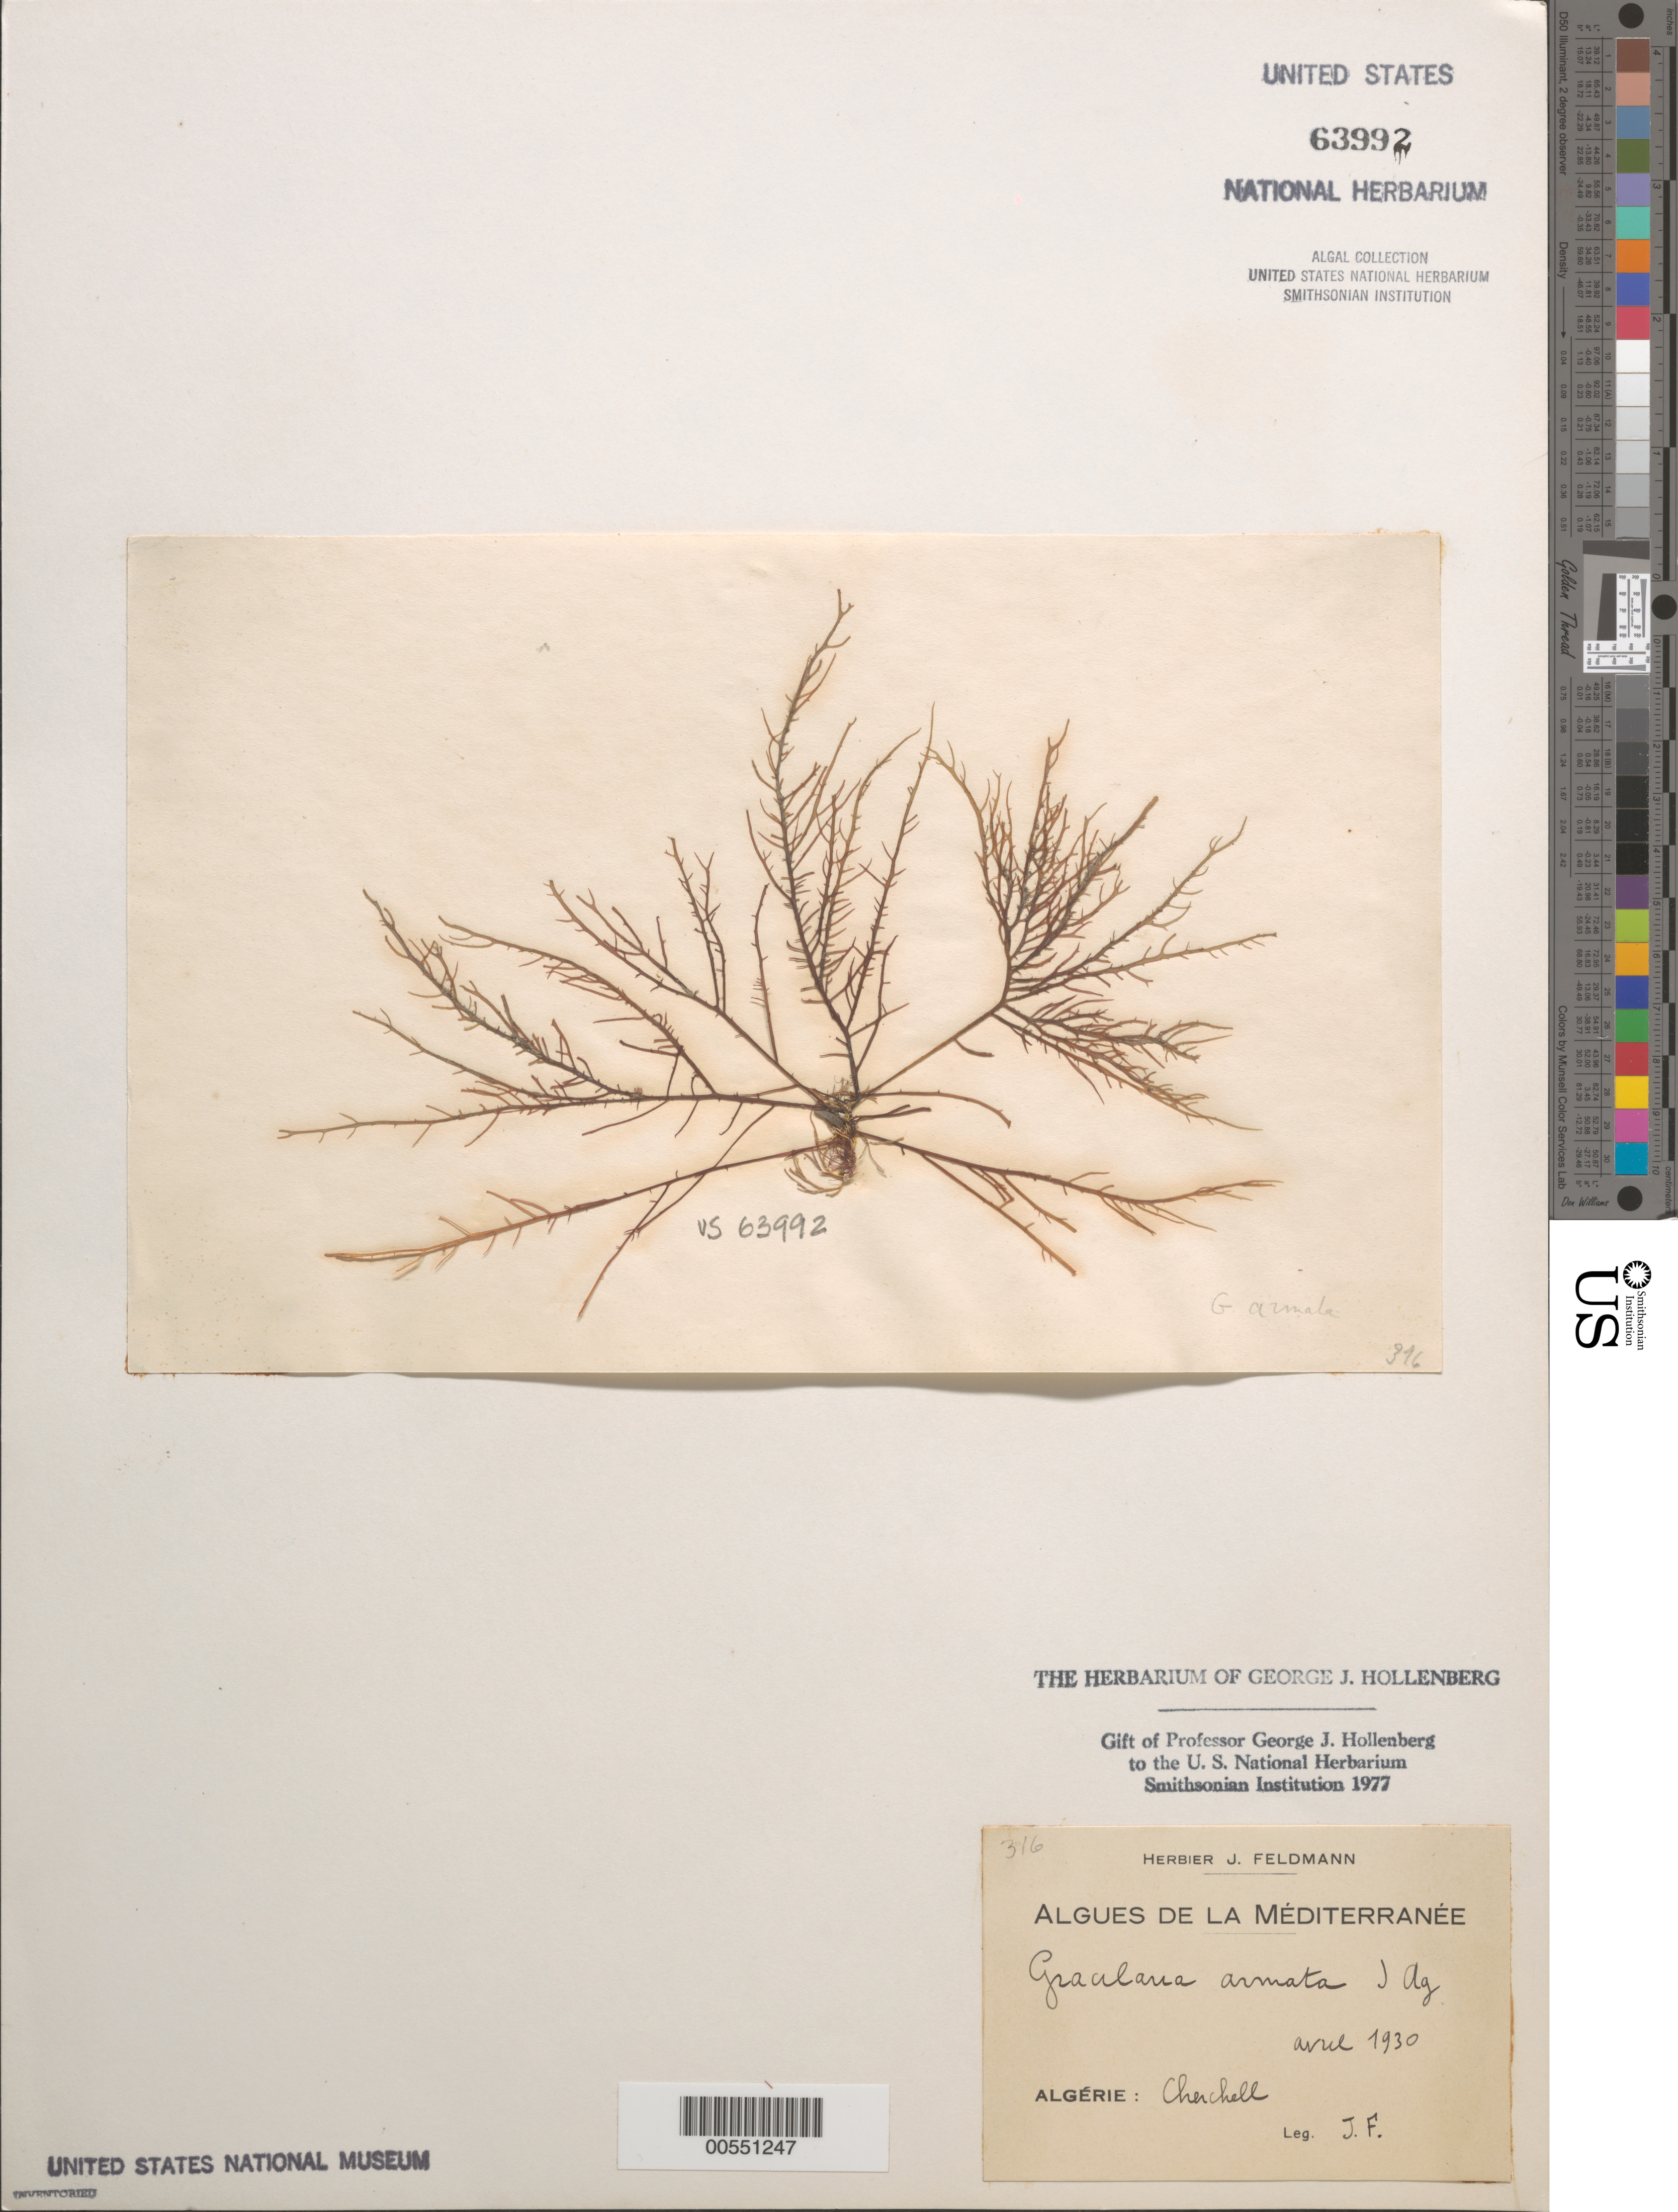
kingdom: Plantae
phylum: Rhodophyta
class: Florideophyceae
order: Gracilariales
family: Gracilariaceae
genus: Gracilaria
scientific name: Gracilaria armata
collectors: J. Feldmann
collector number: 316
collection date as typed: Apr 1930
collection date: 1930-04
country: Algeria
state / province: Tipaza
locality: Cherchell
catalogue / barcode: US 63992